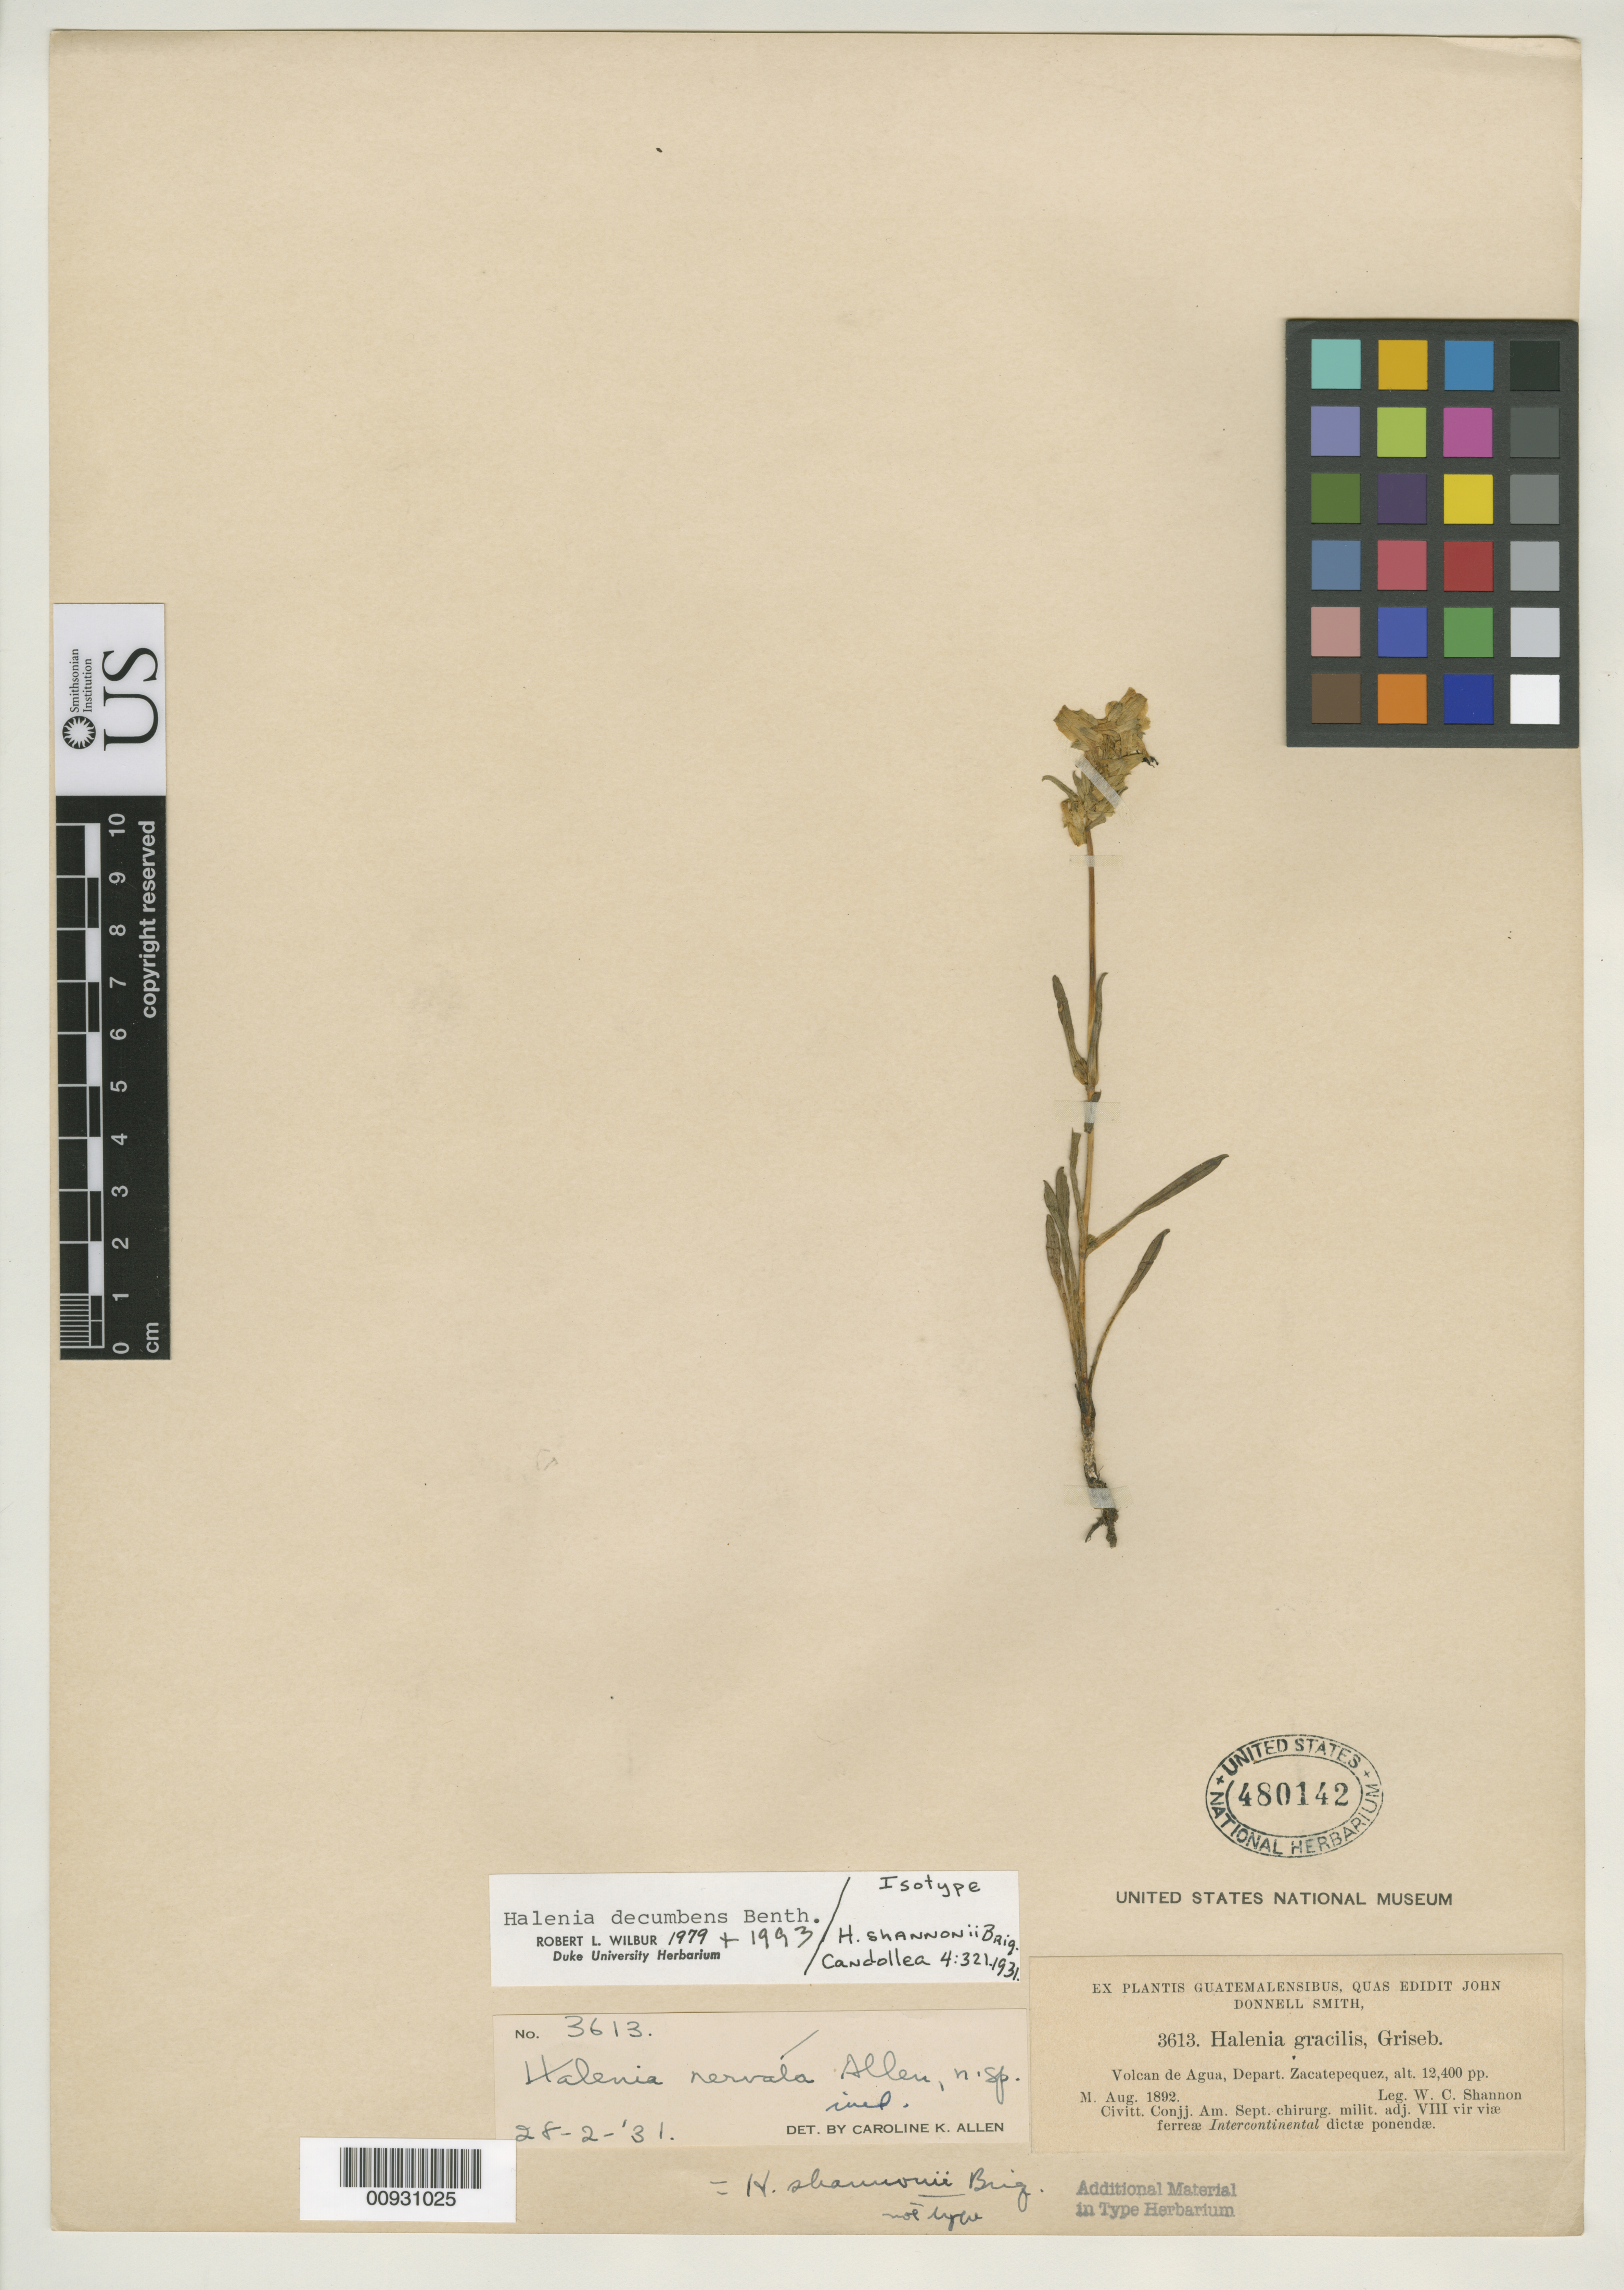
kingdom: Plantae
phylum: Tracheophyta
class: Magnoliopsida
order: Gentianales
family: Gentianaceae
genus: Halenia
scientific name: Halenia shannonii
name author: Briq.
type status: Isotype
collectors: W. C. Shannon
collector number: J.D.S. 3613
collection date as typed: Aug 1892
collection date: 1892-08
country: Guatemala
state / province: Sacatepéquez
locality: Volcán de Agua.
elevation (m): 3780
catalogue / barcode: US 480142